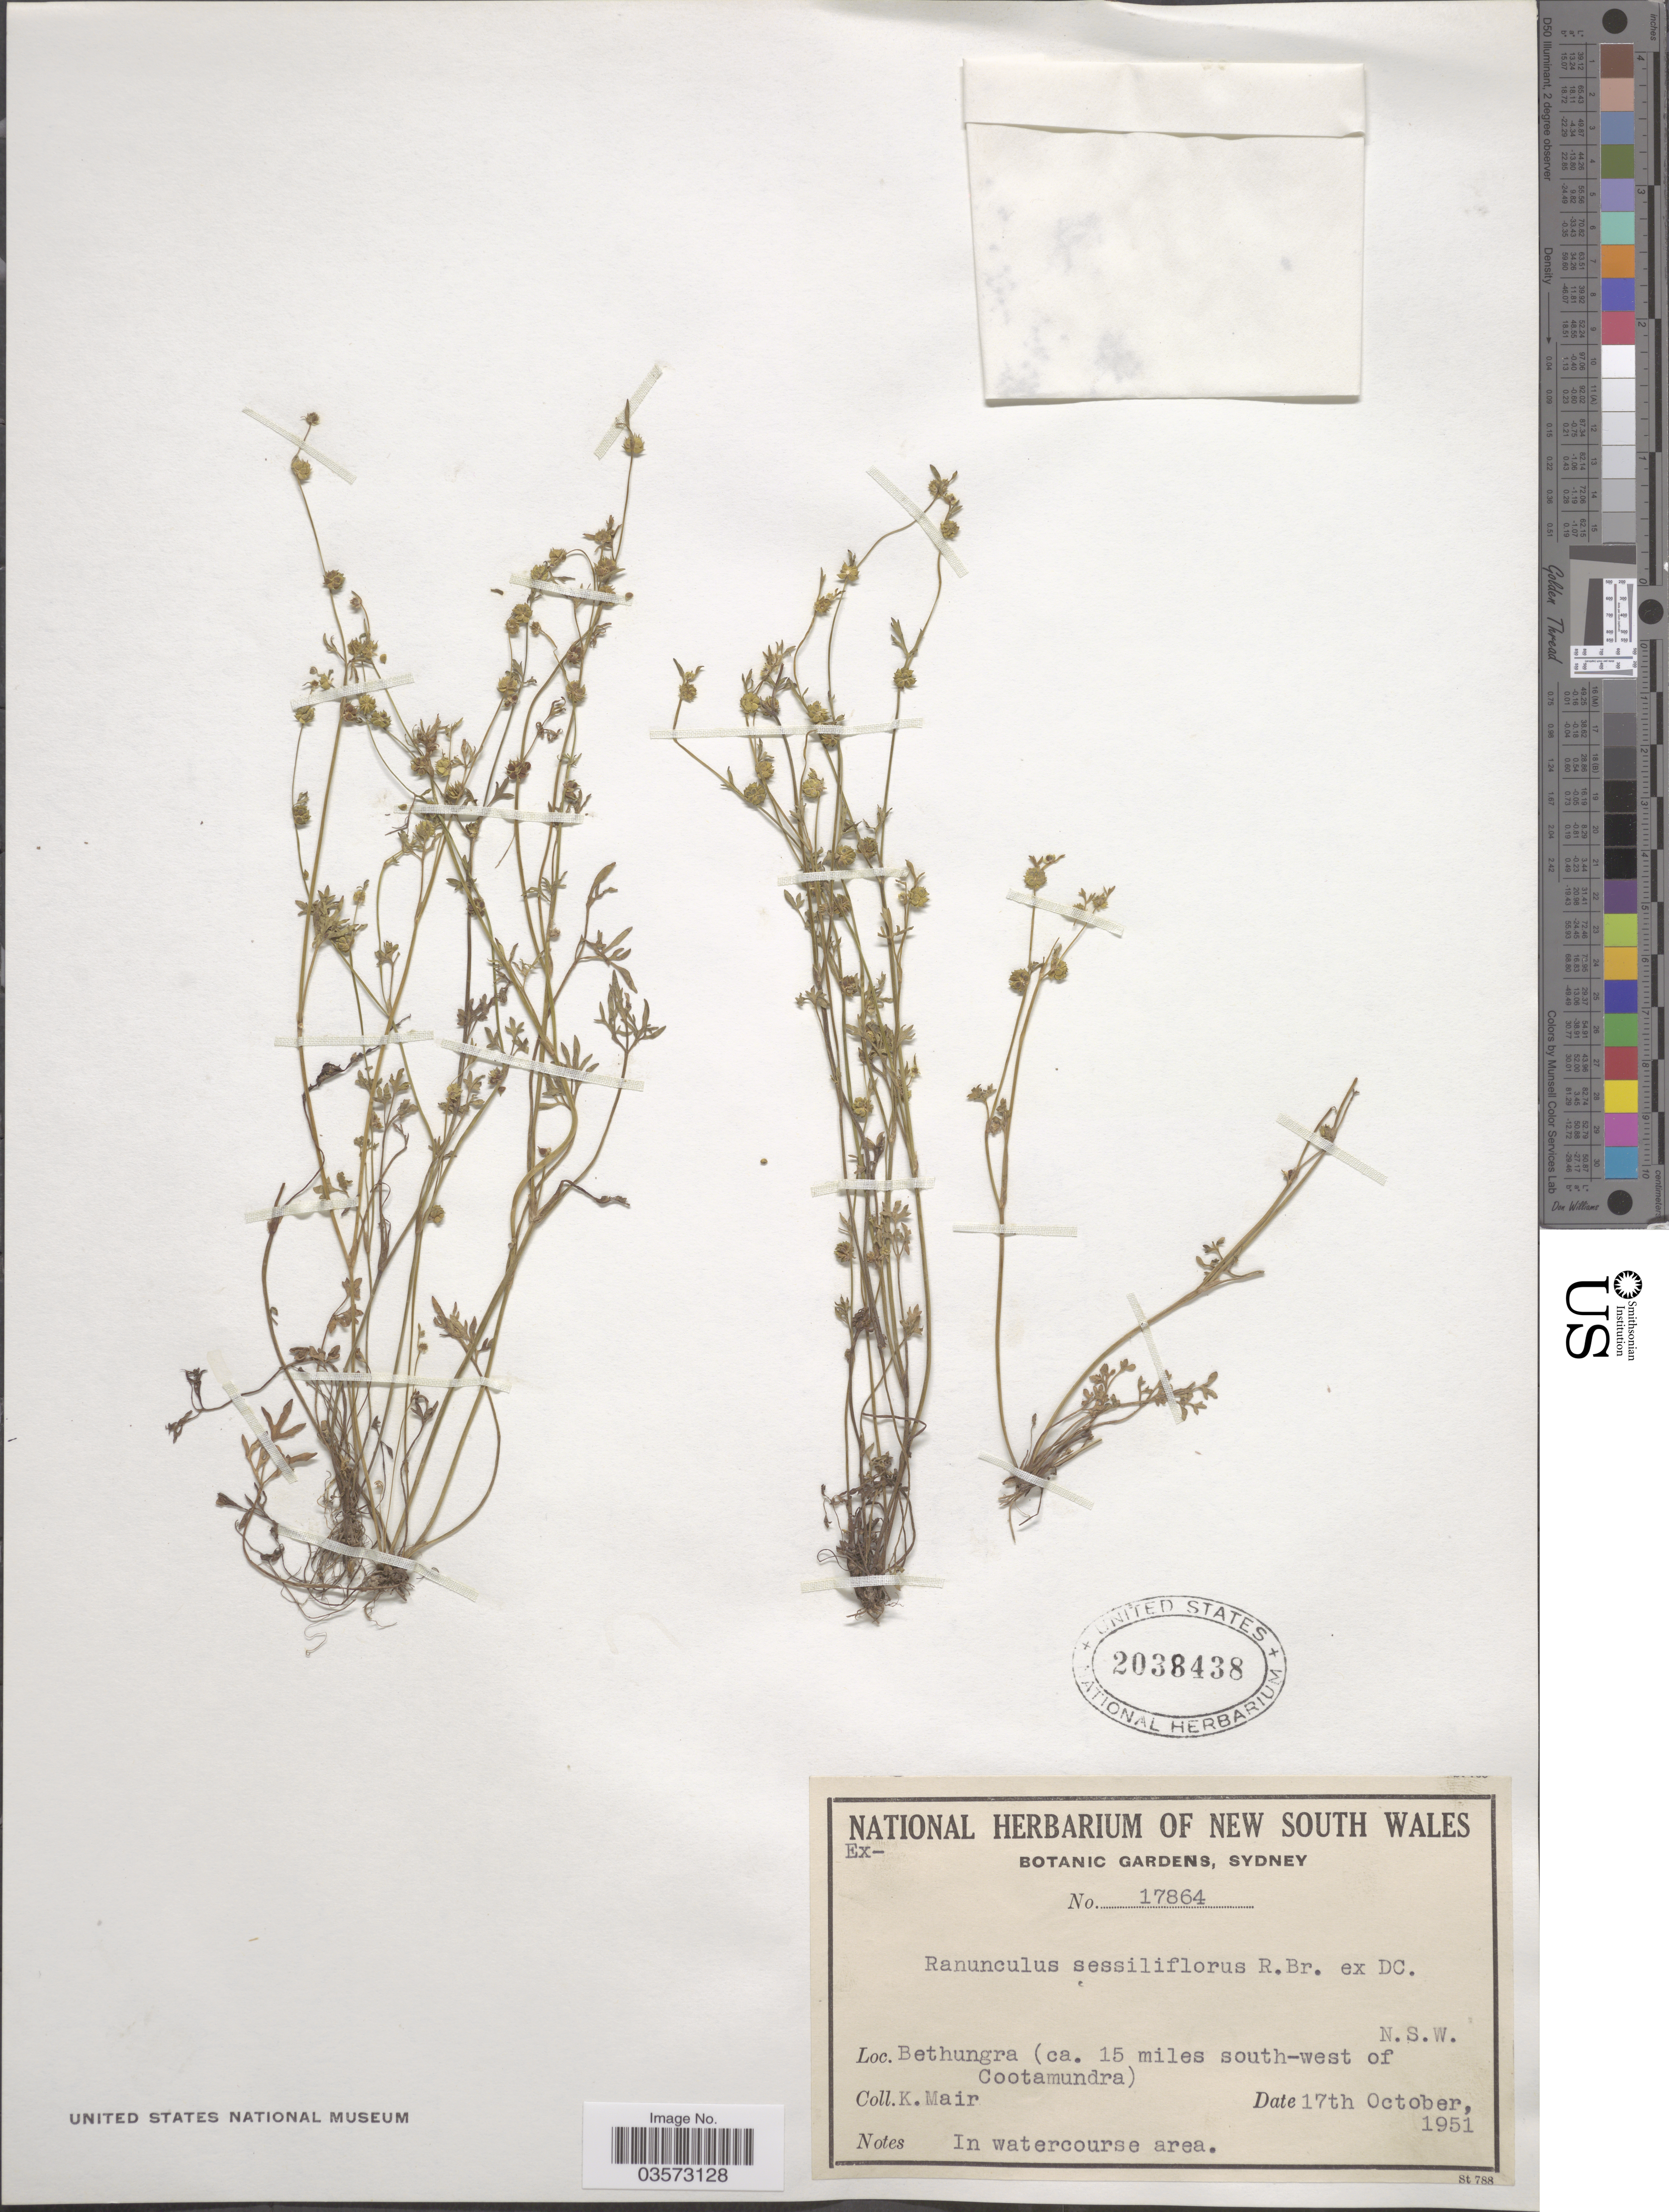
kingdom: Plantae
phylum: Tracheophyta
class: Magnoliopsida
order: Ranunculales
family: Ranunculaceae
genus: Ranunculus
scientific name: Ranunculus sessiliflorus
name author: R. Br. ex DC.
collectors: K. Mair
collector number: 17864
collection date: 1951-10-17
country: Australia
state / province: New South Wales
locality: Bethungra (ca. 15 miles south-west of Cootamundra).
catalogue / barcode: US 2038438